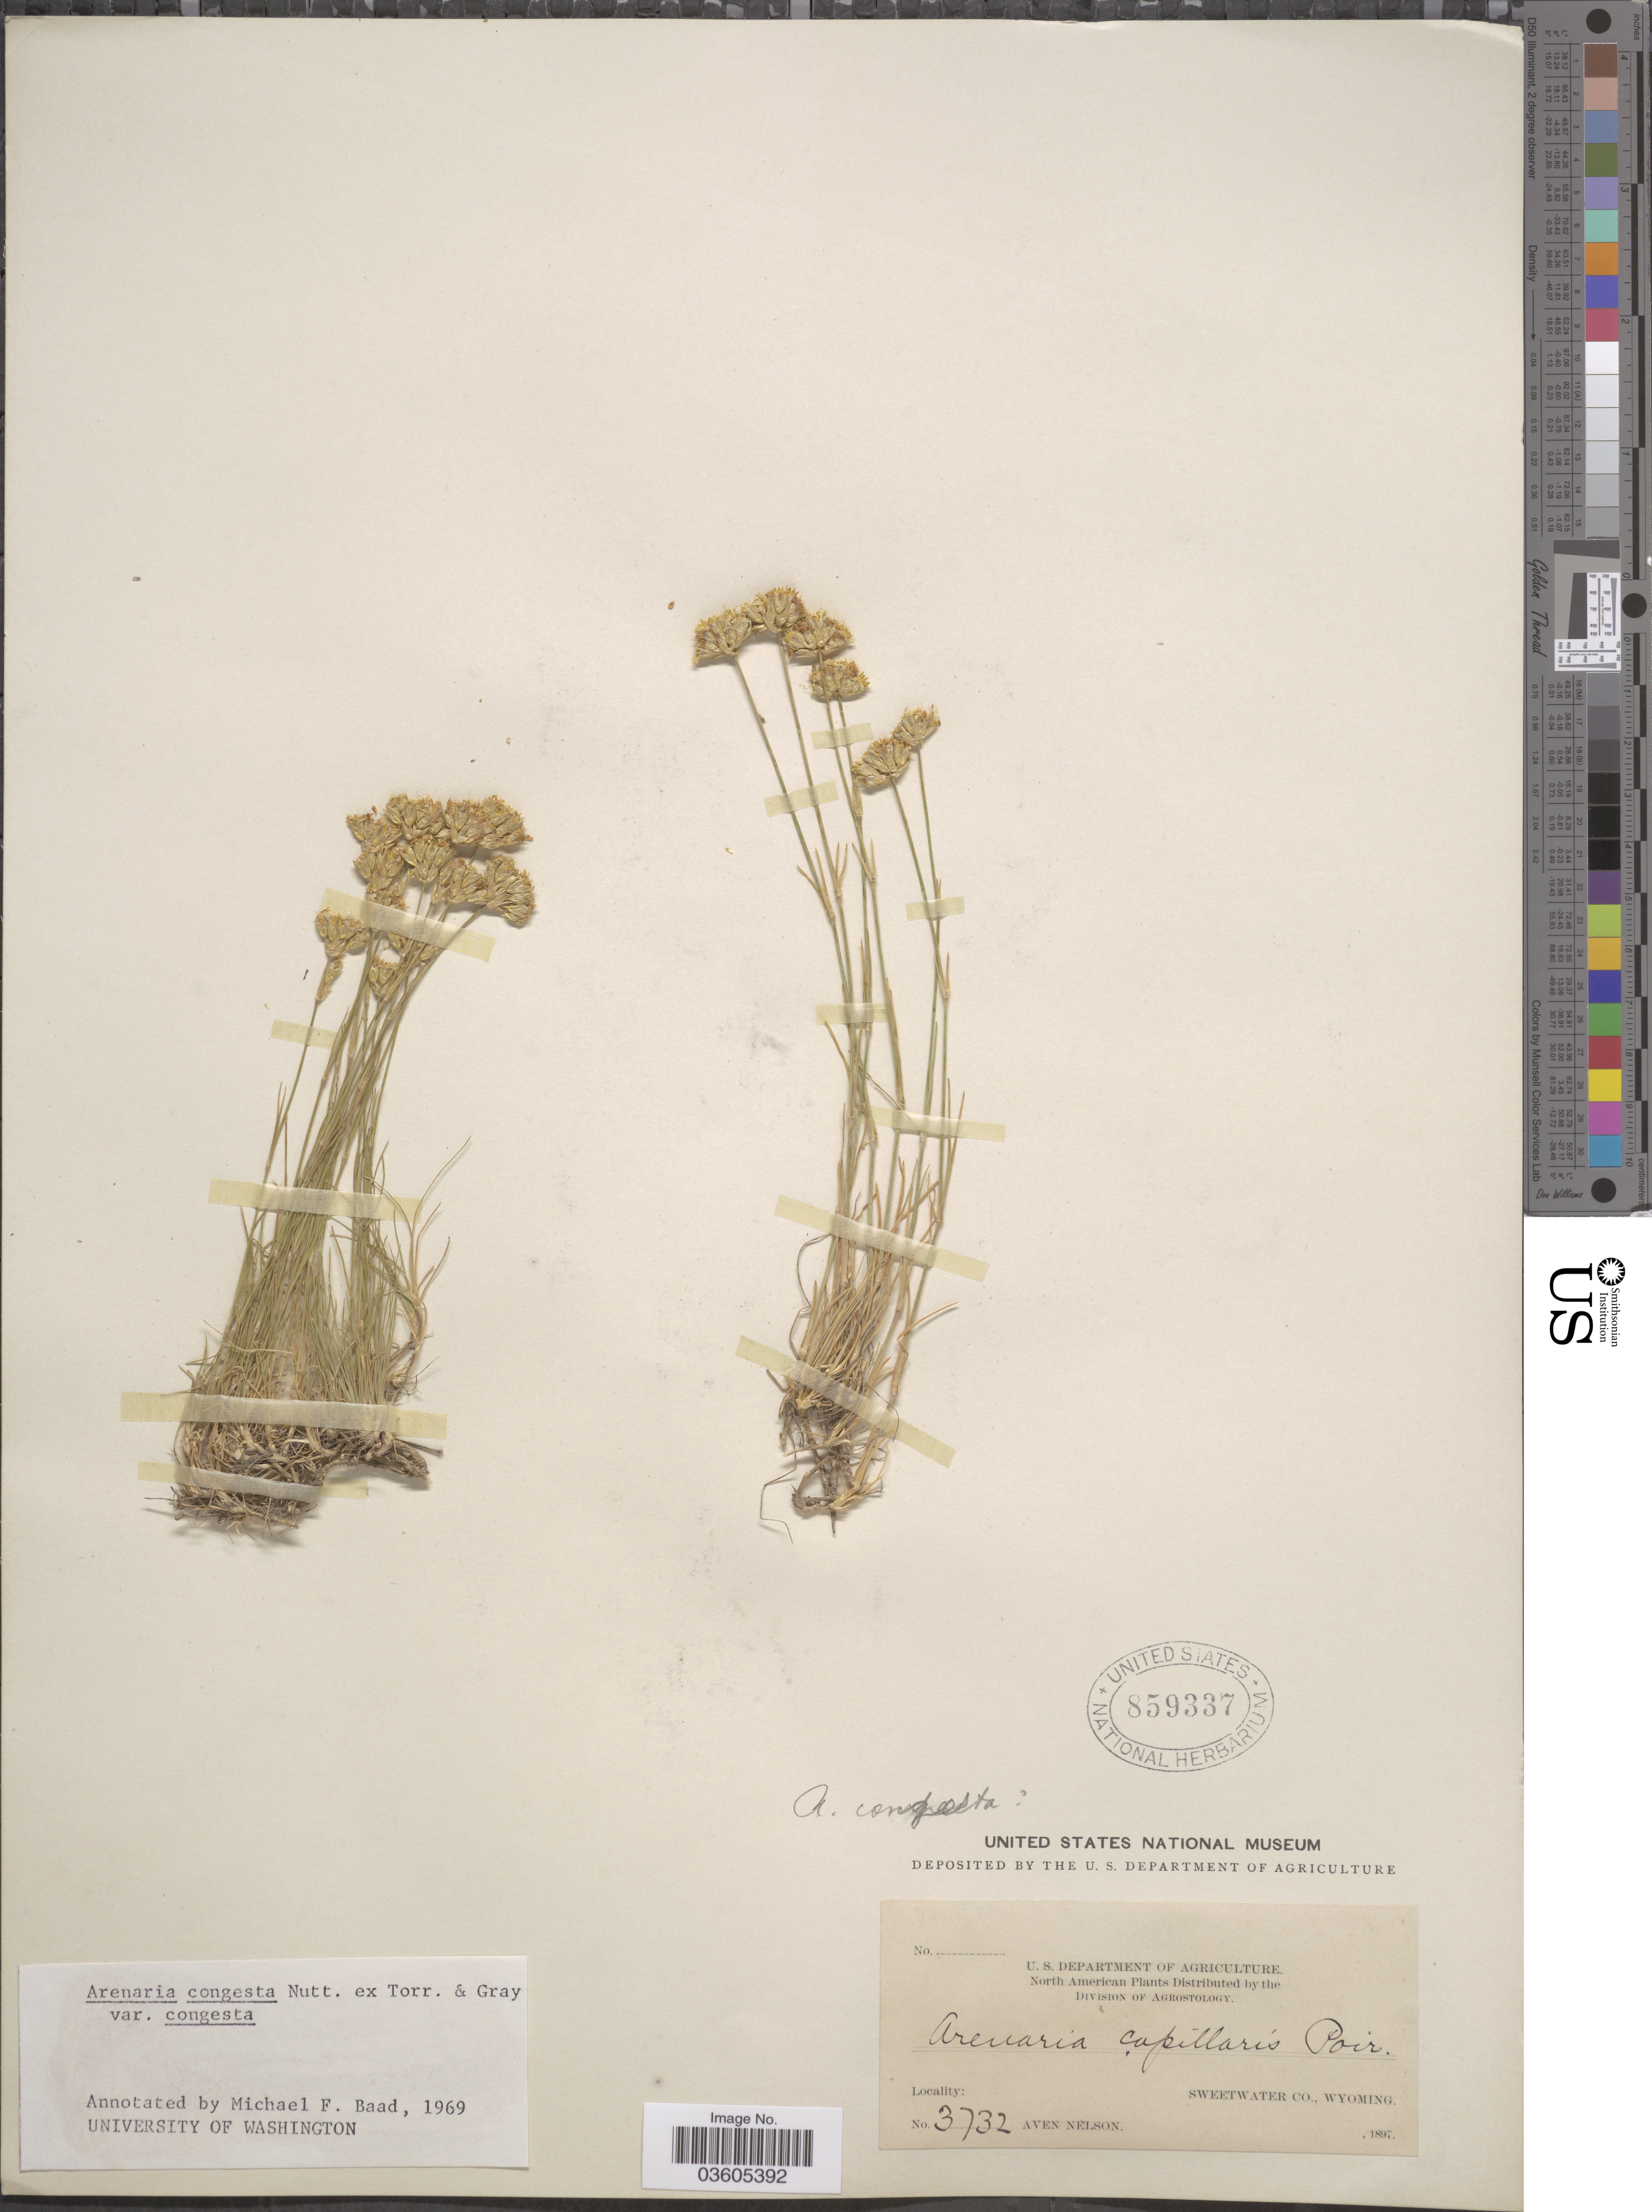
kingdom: Plantae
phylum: Tracheophyta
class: Magnoliopsida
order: Caryophyllales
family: Caryophyllaceae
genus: Eremogone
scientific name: Eremogone congesta var. congesta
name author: (Nutt.) Ikonn.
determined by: Strong, Mark T., (BOT), Smithsonian Institution - National Museum of Natural History (UNITED STATES)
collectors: A. Nelson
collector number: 3732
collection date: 1897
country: United States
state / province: Wyoming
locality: Sweetwater Co.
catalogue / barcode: US 859337